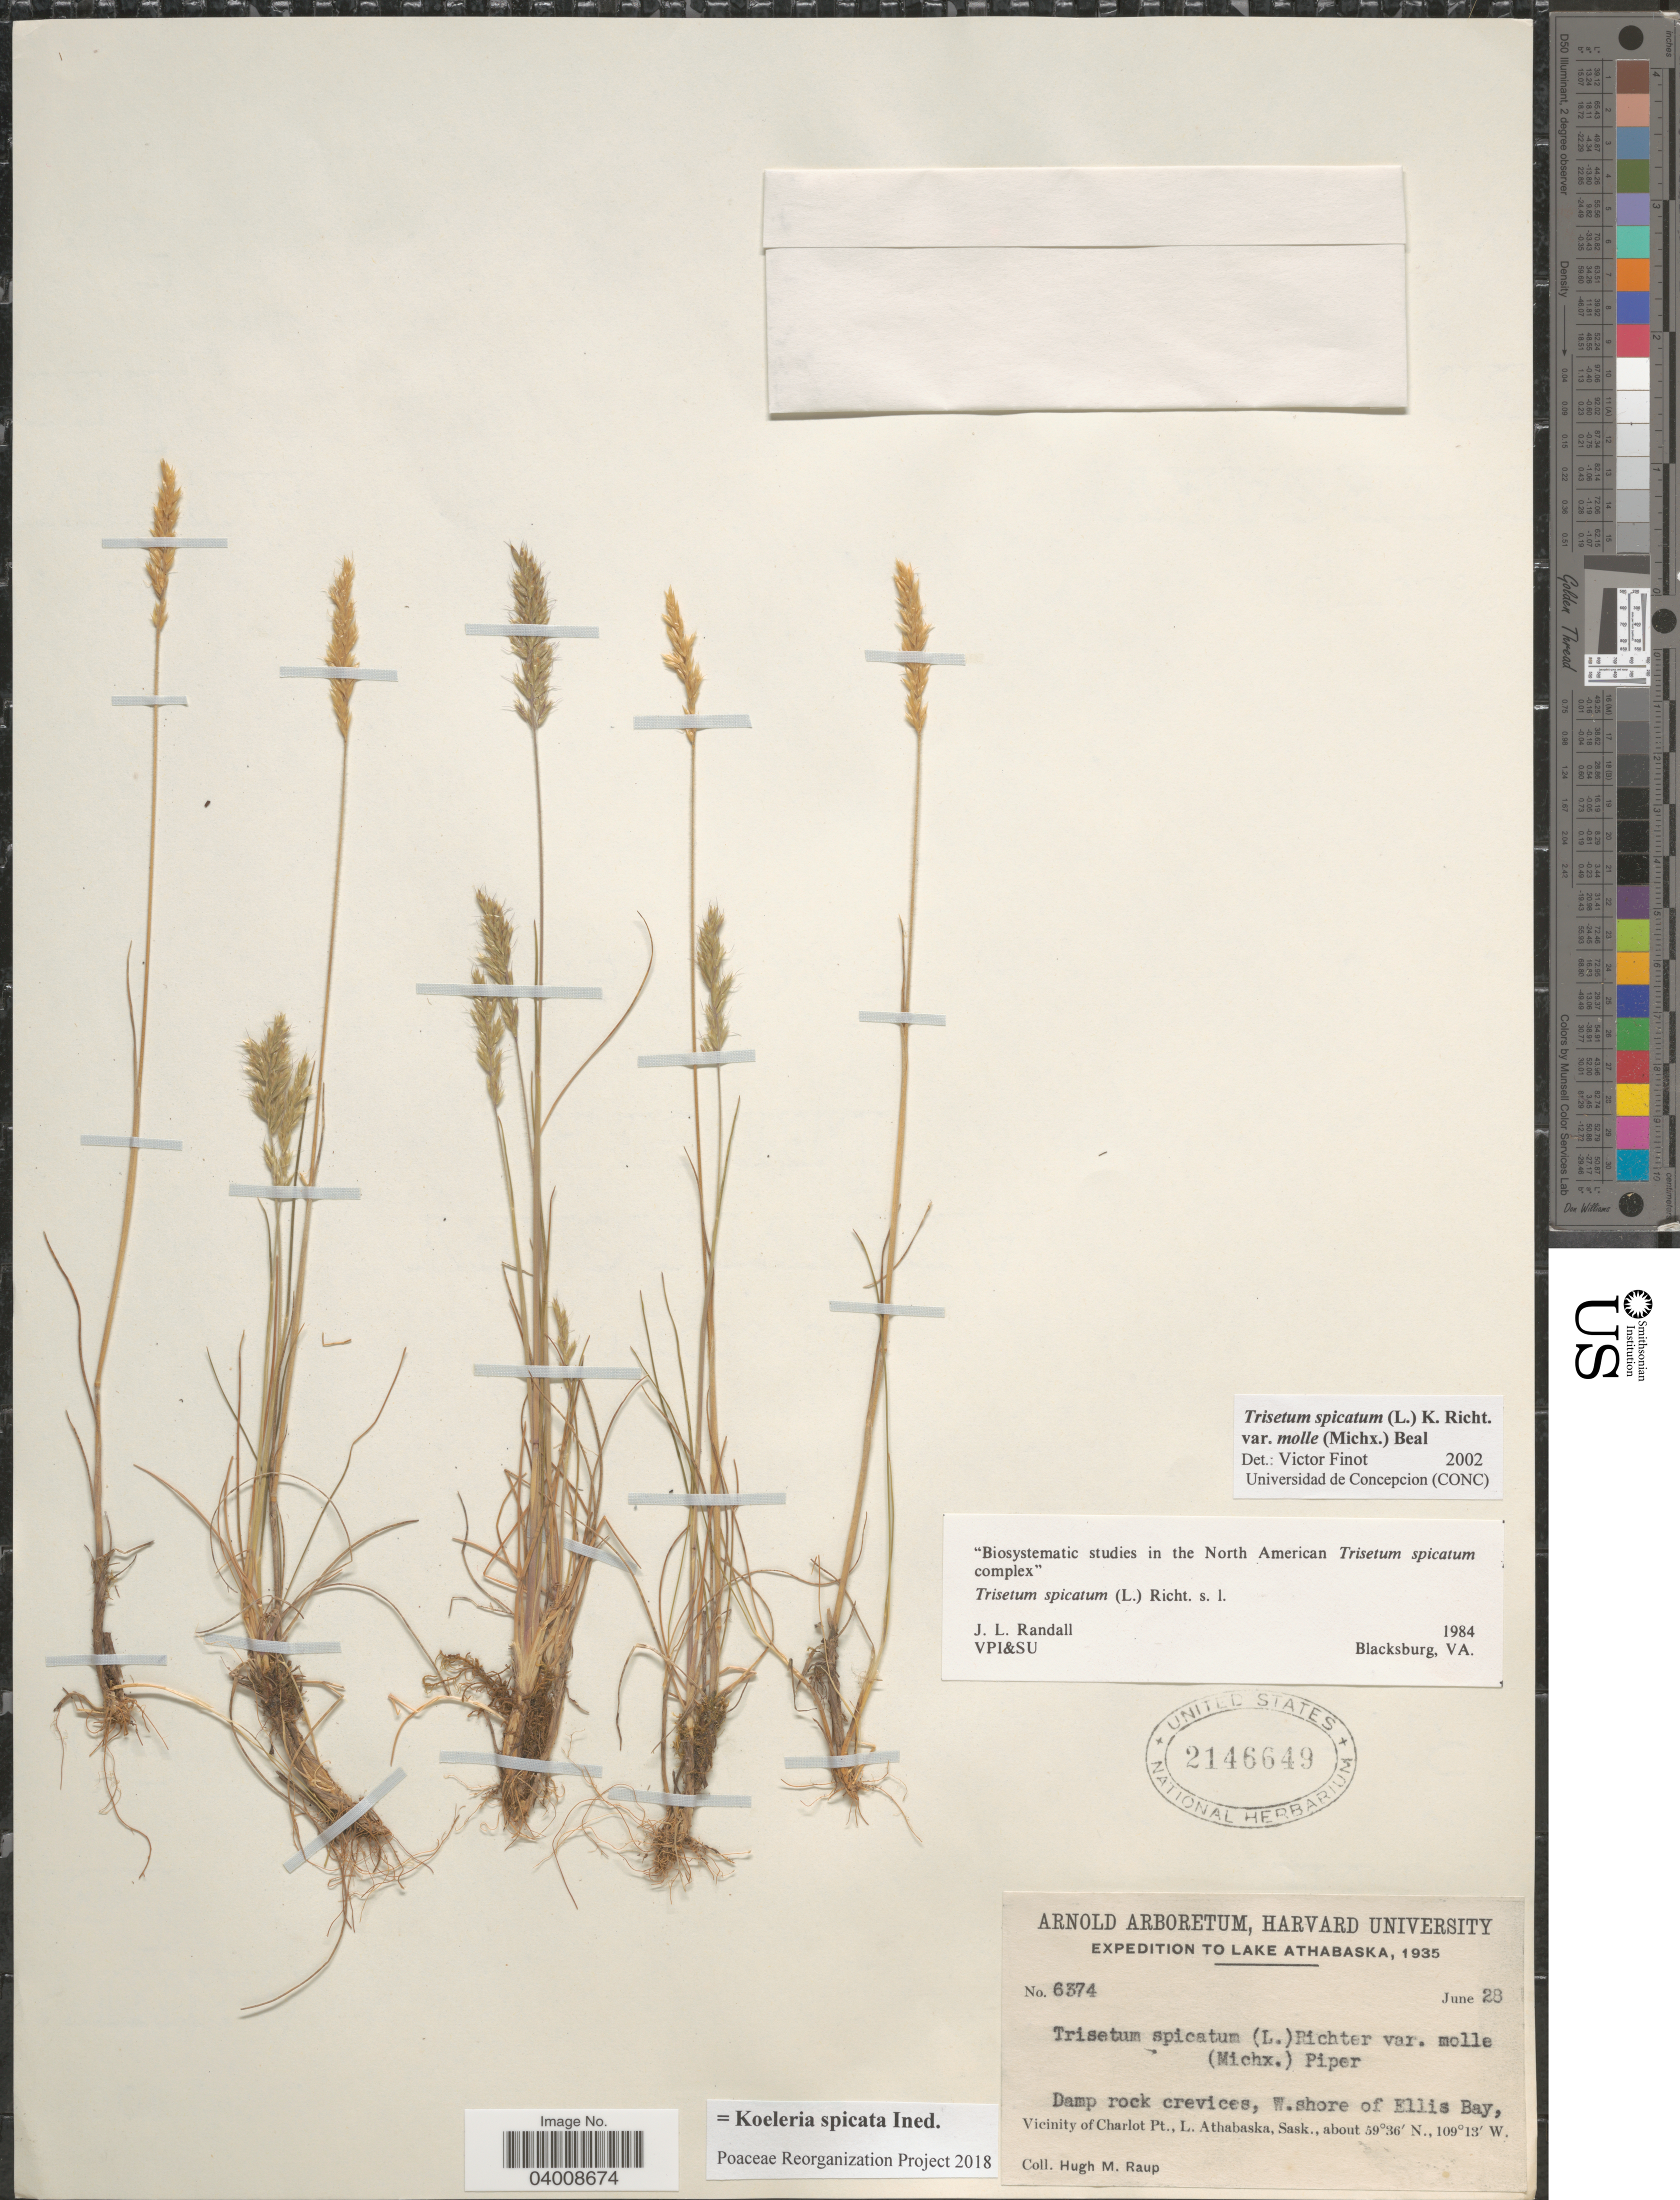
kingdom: Plantae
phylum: Tracheophyta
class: Liliopsida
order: Poales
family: Poaceae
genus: Koeleria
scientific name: Koeleria spicata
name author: (L.) Barberá et al.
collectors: H. Raup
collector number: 6374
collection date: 1935-06-28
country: Canada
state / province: Saskatchewan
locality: Lake Athabaska. W. shore of Ellis Bay. Vicinity of Charlot Pt.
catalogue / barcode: US 2146649